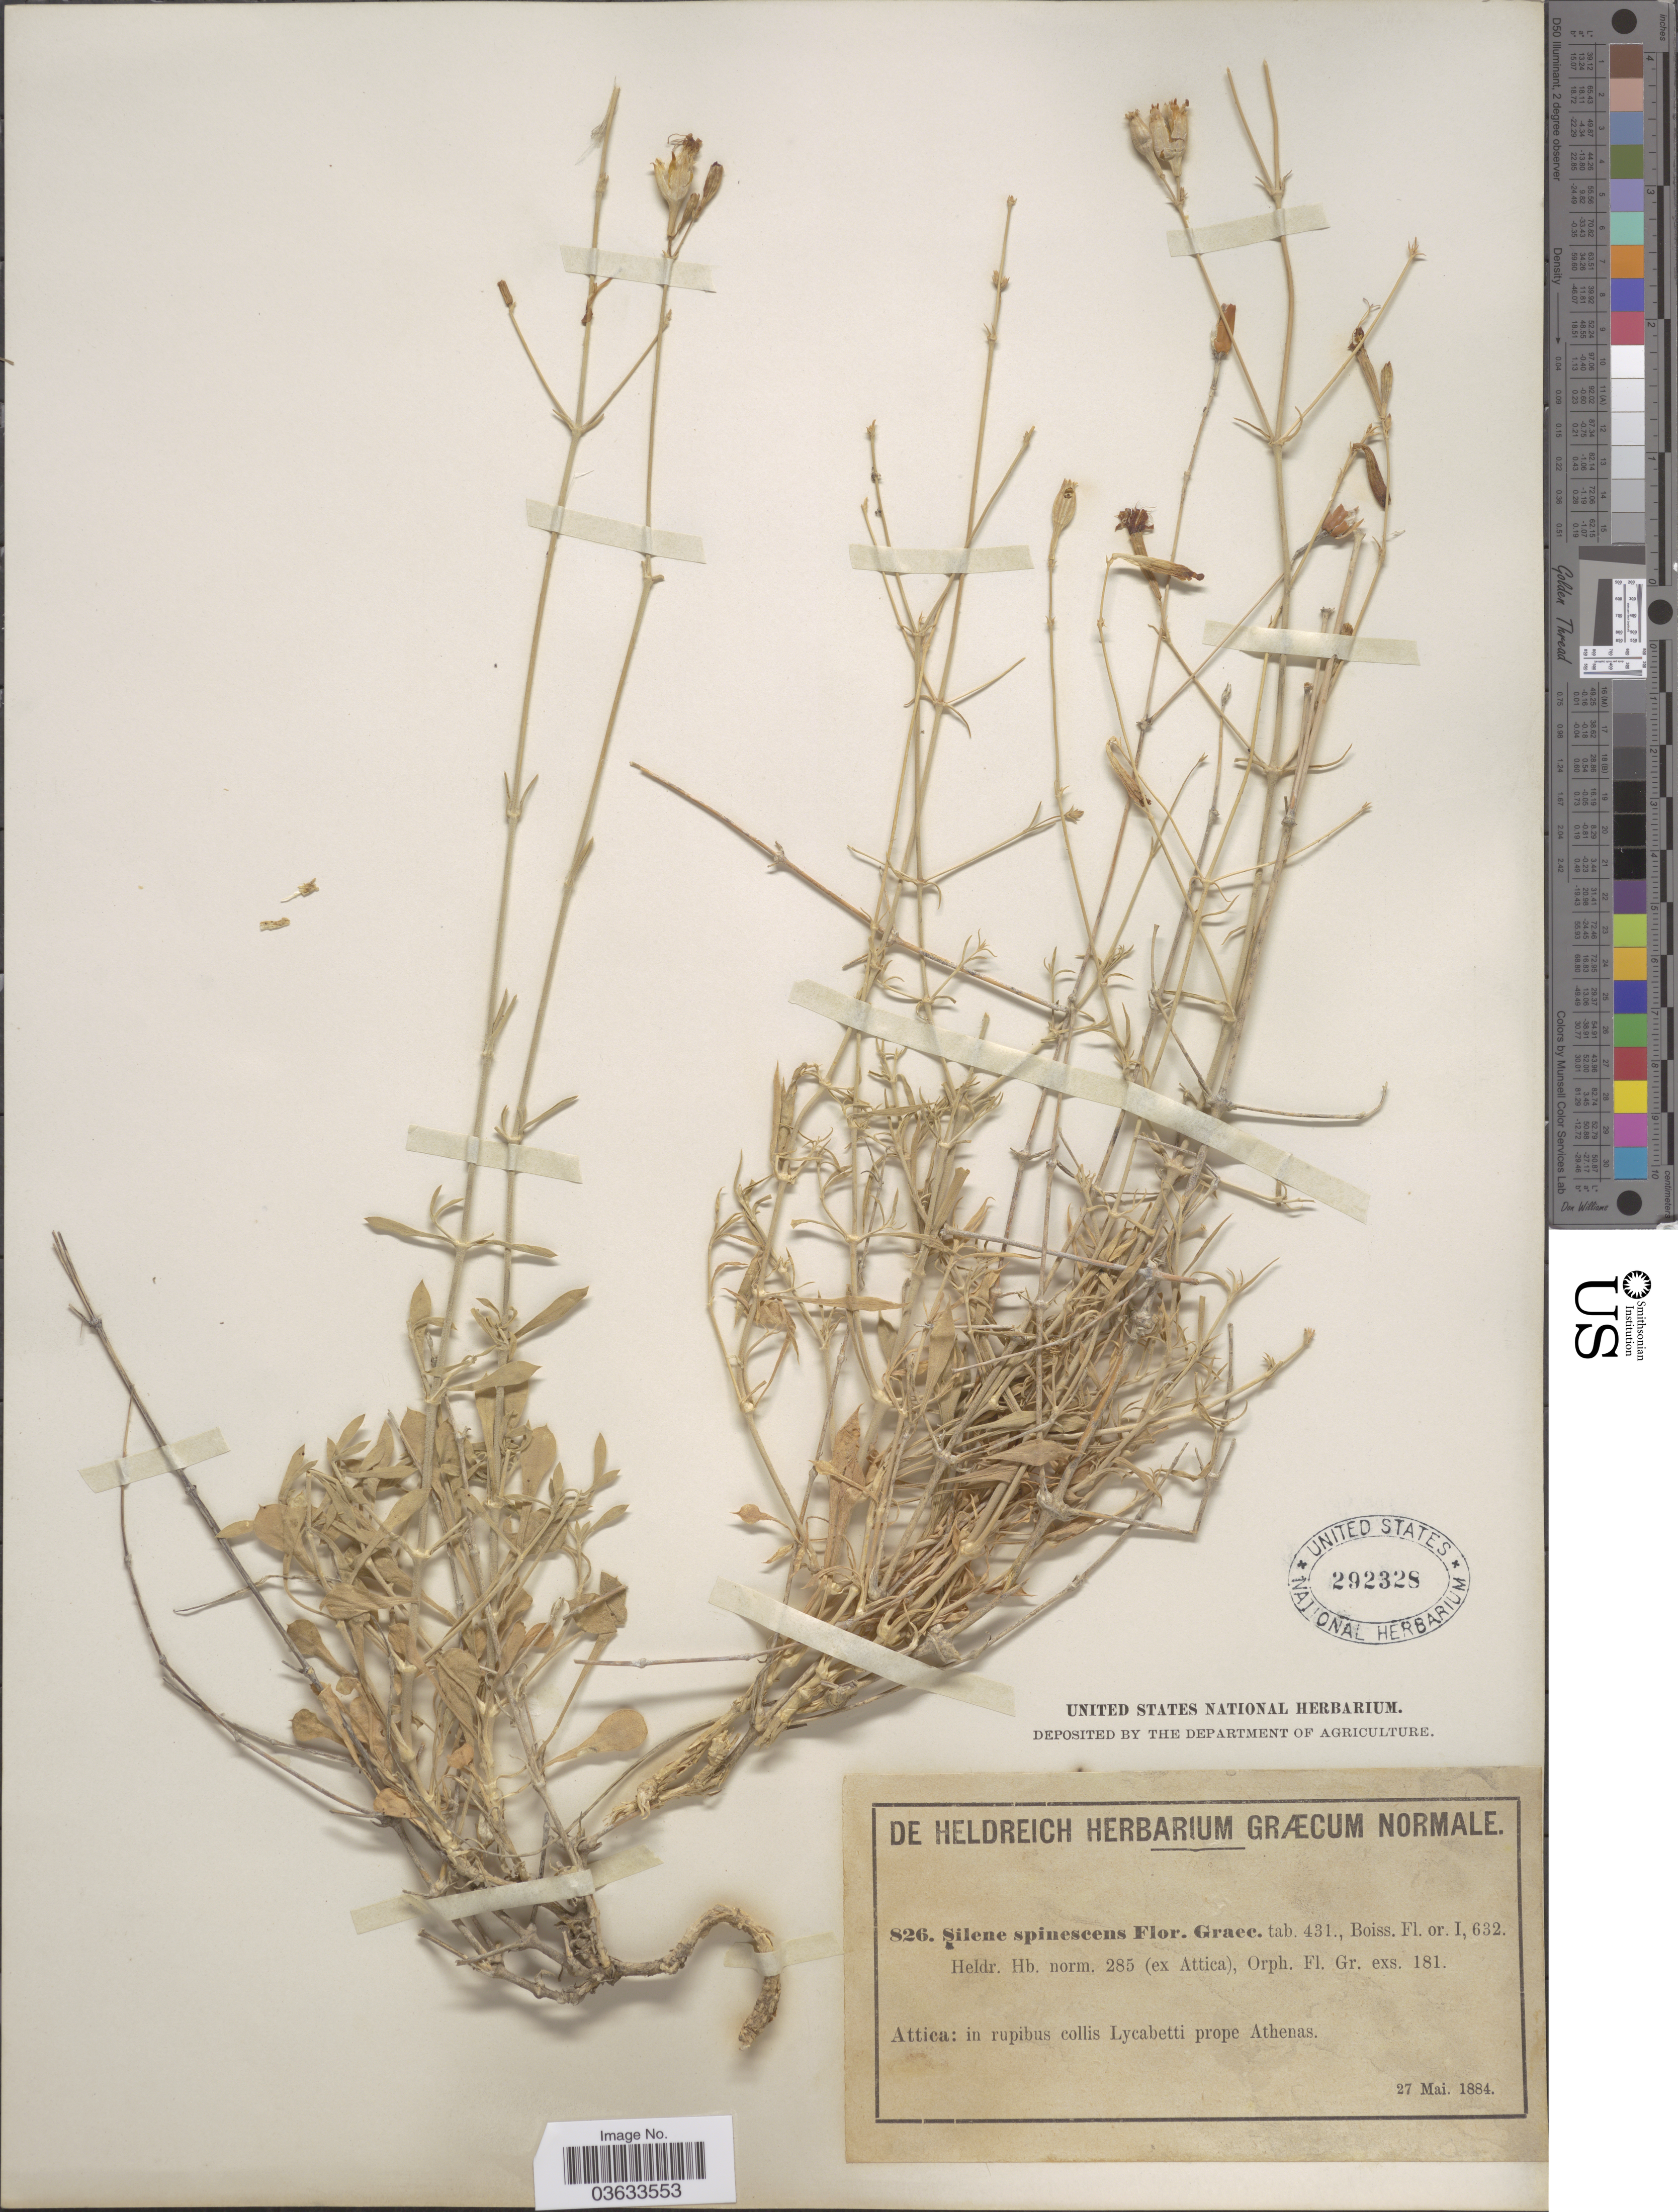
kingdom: Plantae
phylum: Tracheophyta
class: Magnoliopsida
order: Caryophyllales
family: Caryophyllaceae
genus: Silene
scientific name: Silene spinescens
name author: Sm.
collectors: ex herb. De Heldreich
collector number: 826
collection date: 1884-05-27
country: Greece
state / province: Attica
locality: In rupibus collis Lycabetti prope Athenas.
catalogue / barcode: US 292328